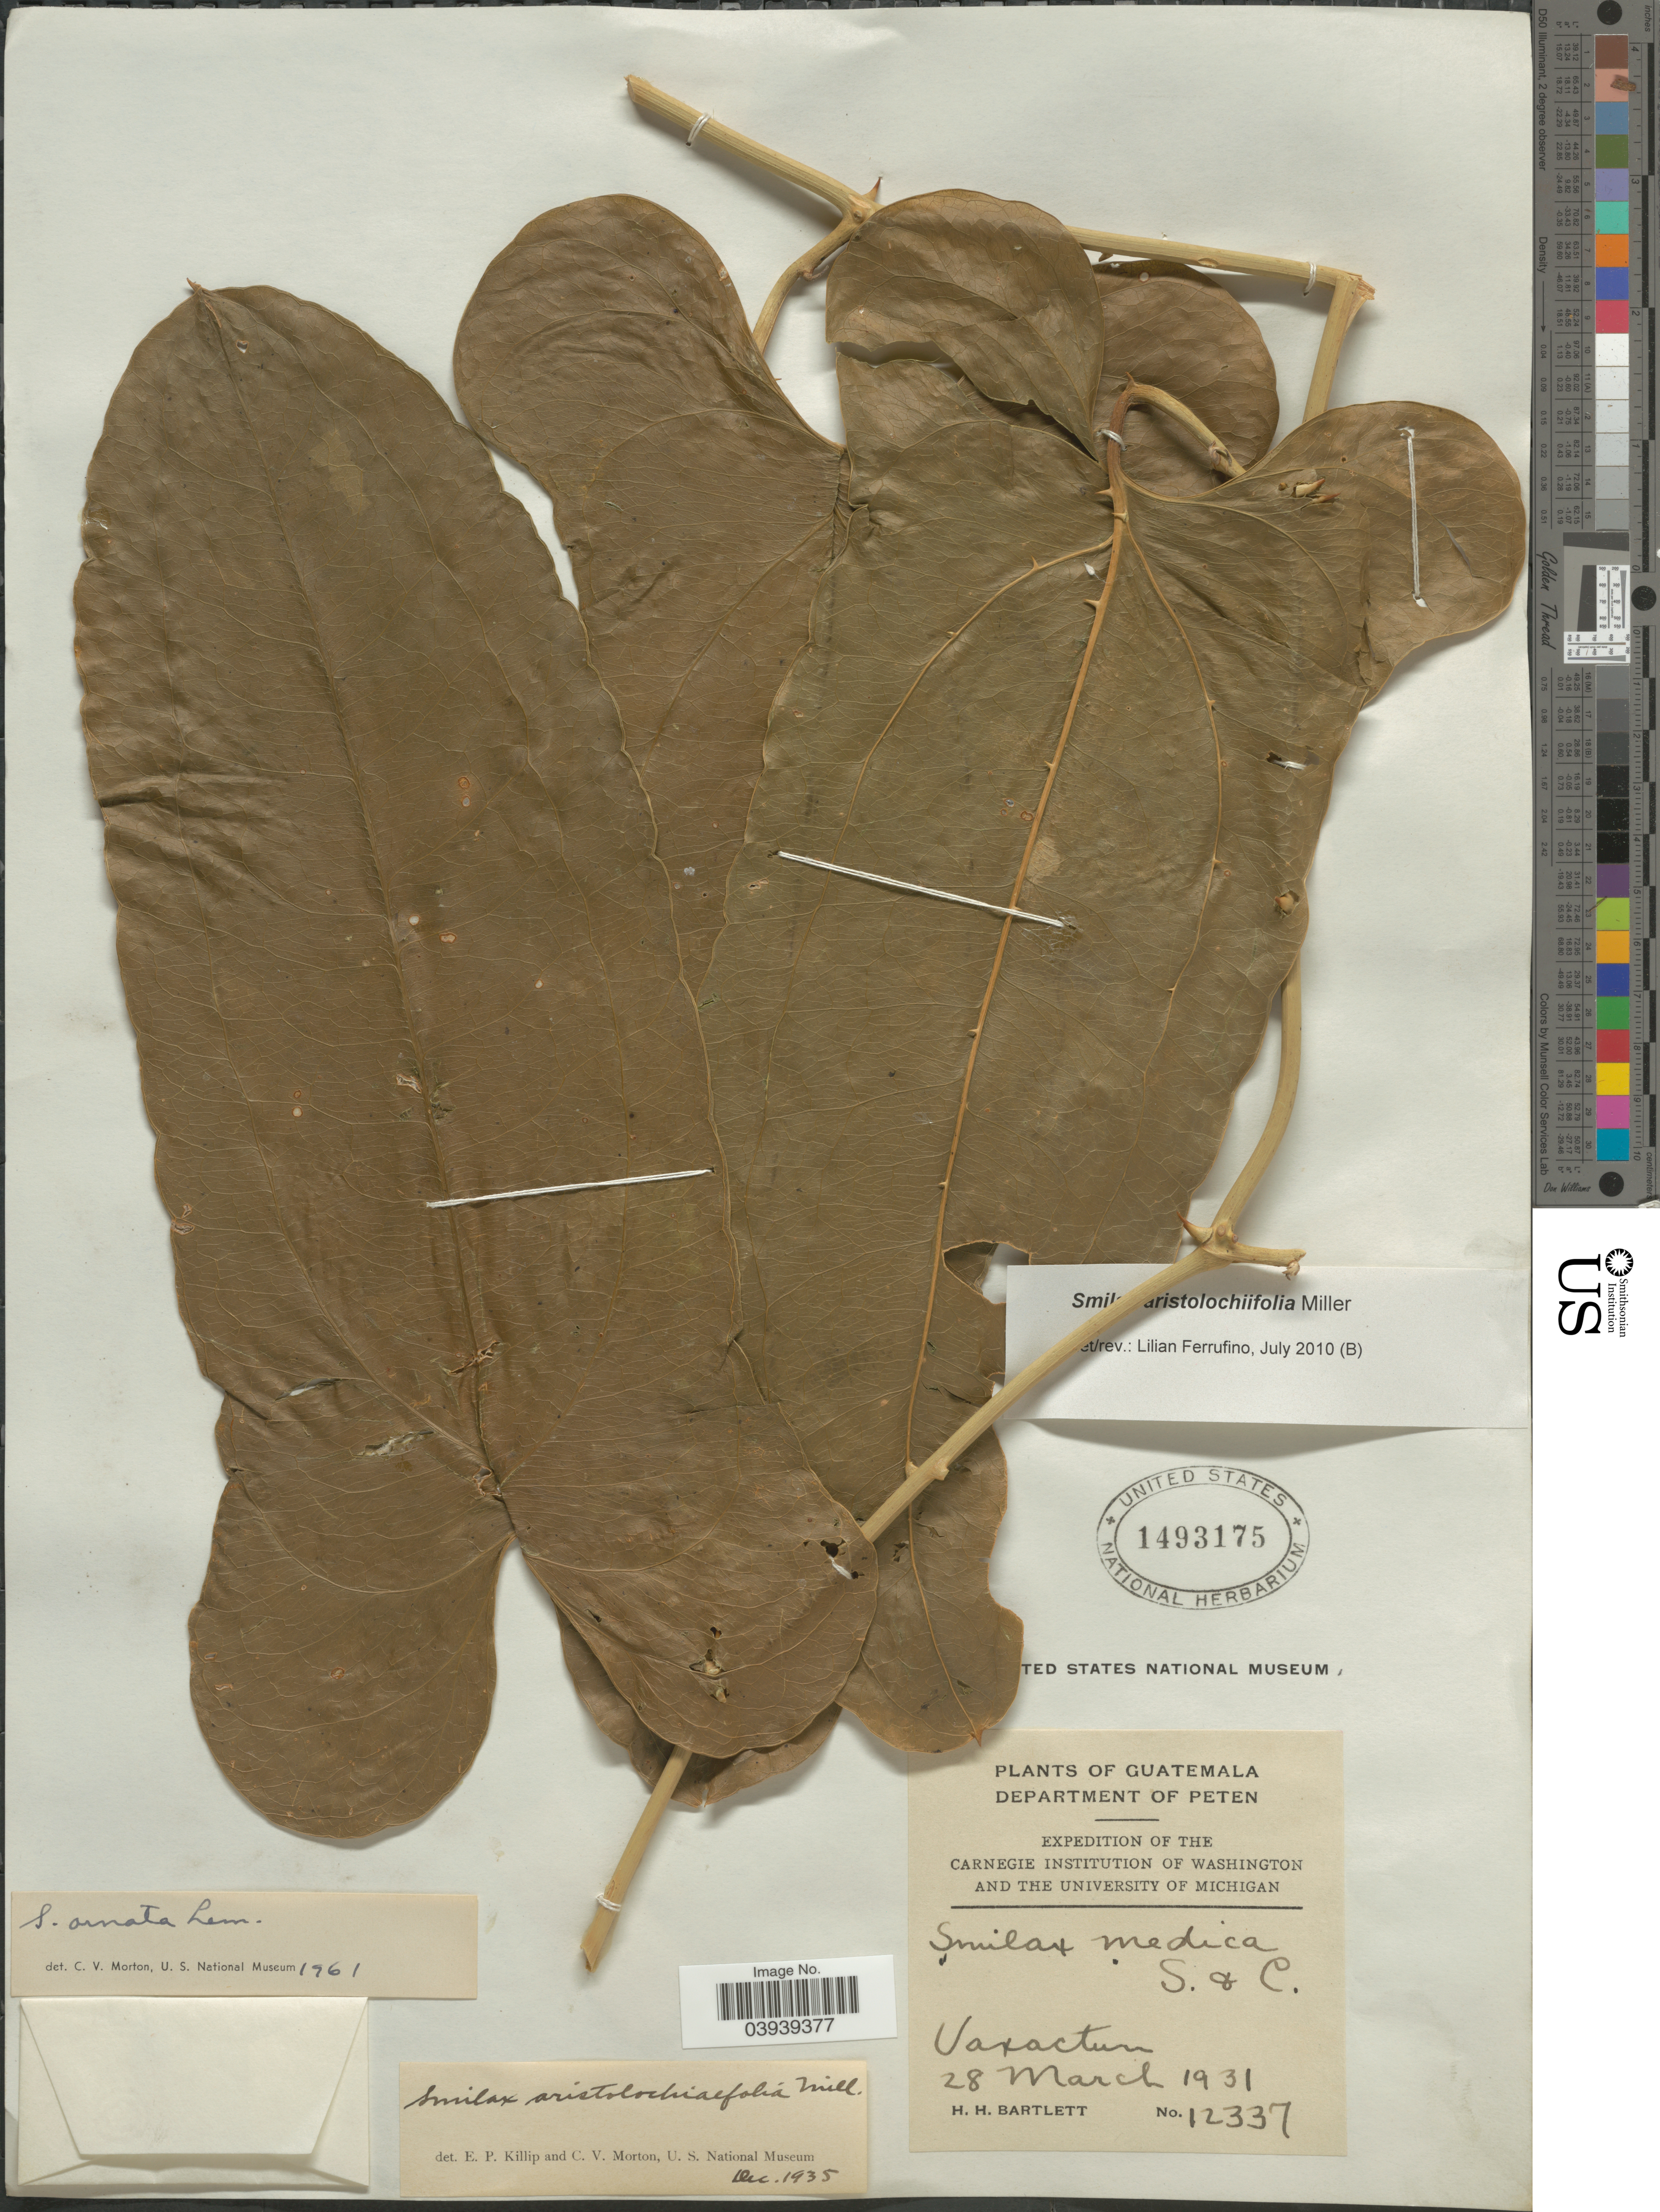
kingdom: Plantae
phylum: Tracheophyta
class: Liliopsida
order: Liliales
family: Smilacaceae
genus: Smilax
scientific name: Smilax aristolochiifolia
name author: Mill.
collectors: H. H. Bartlett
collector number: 12337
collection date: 1931-03-28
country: Guatemala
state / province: El Peten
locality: Department of Peten. Uaxactun.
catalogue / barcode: US 1493175